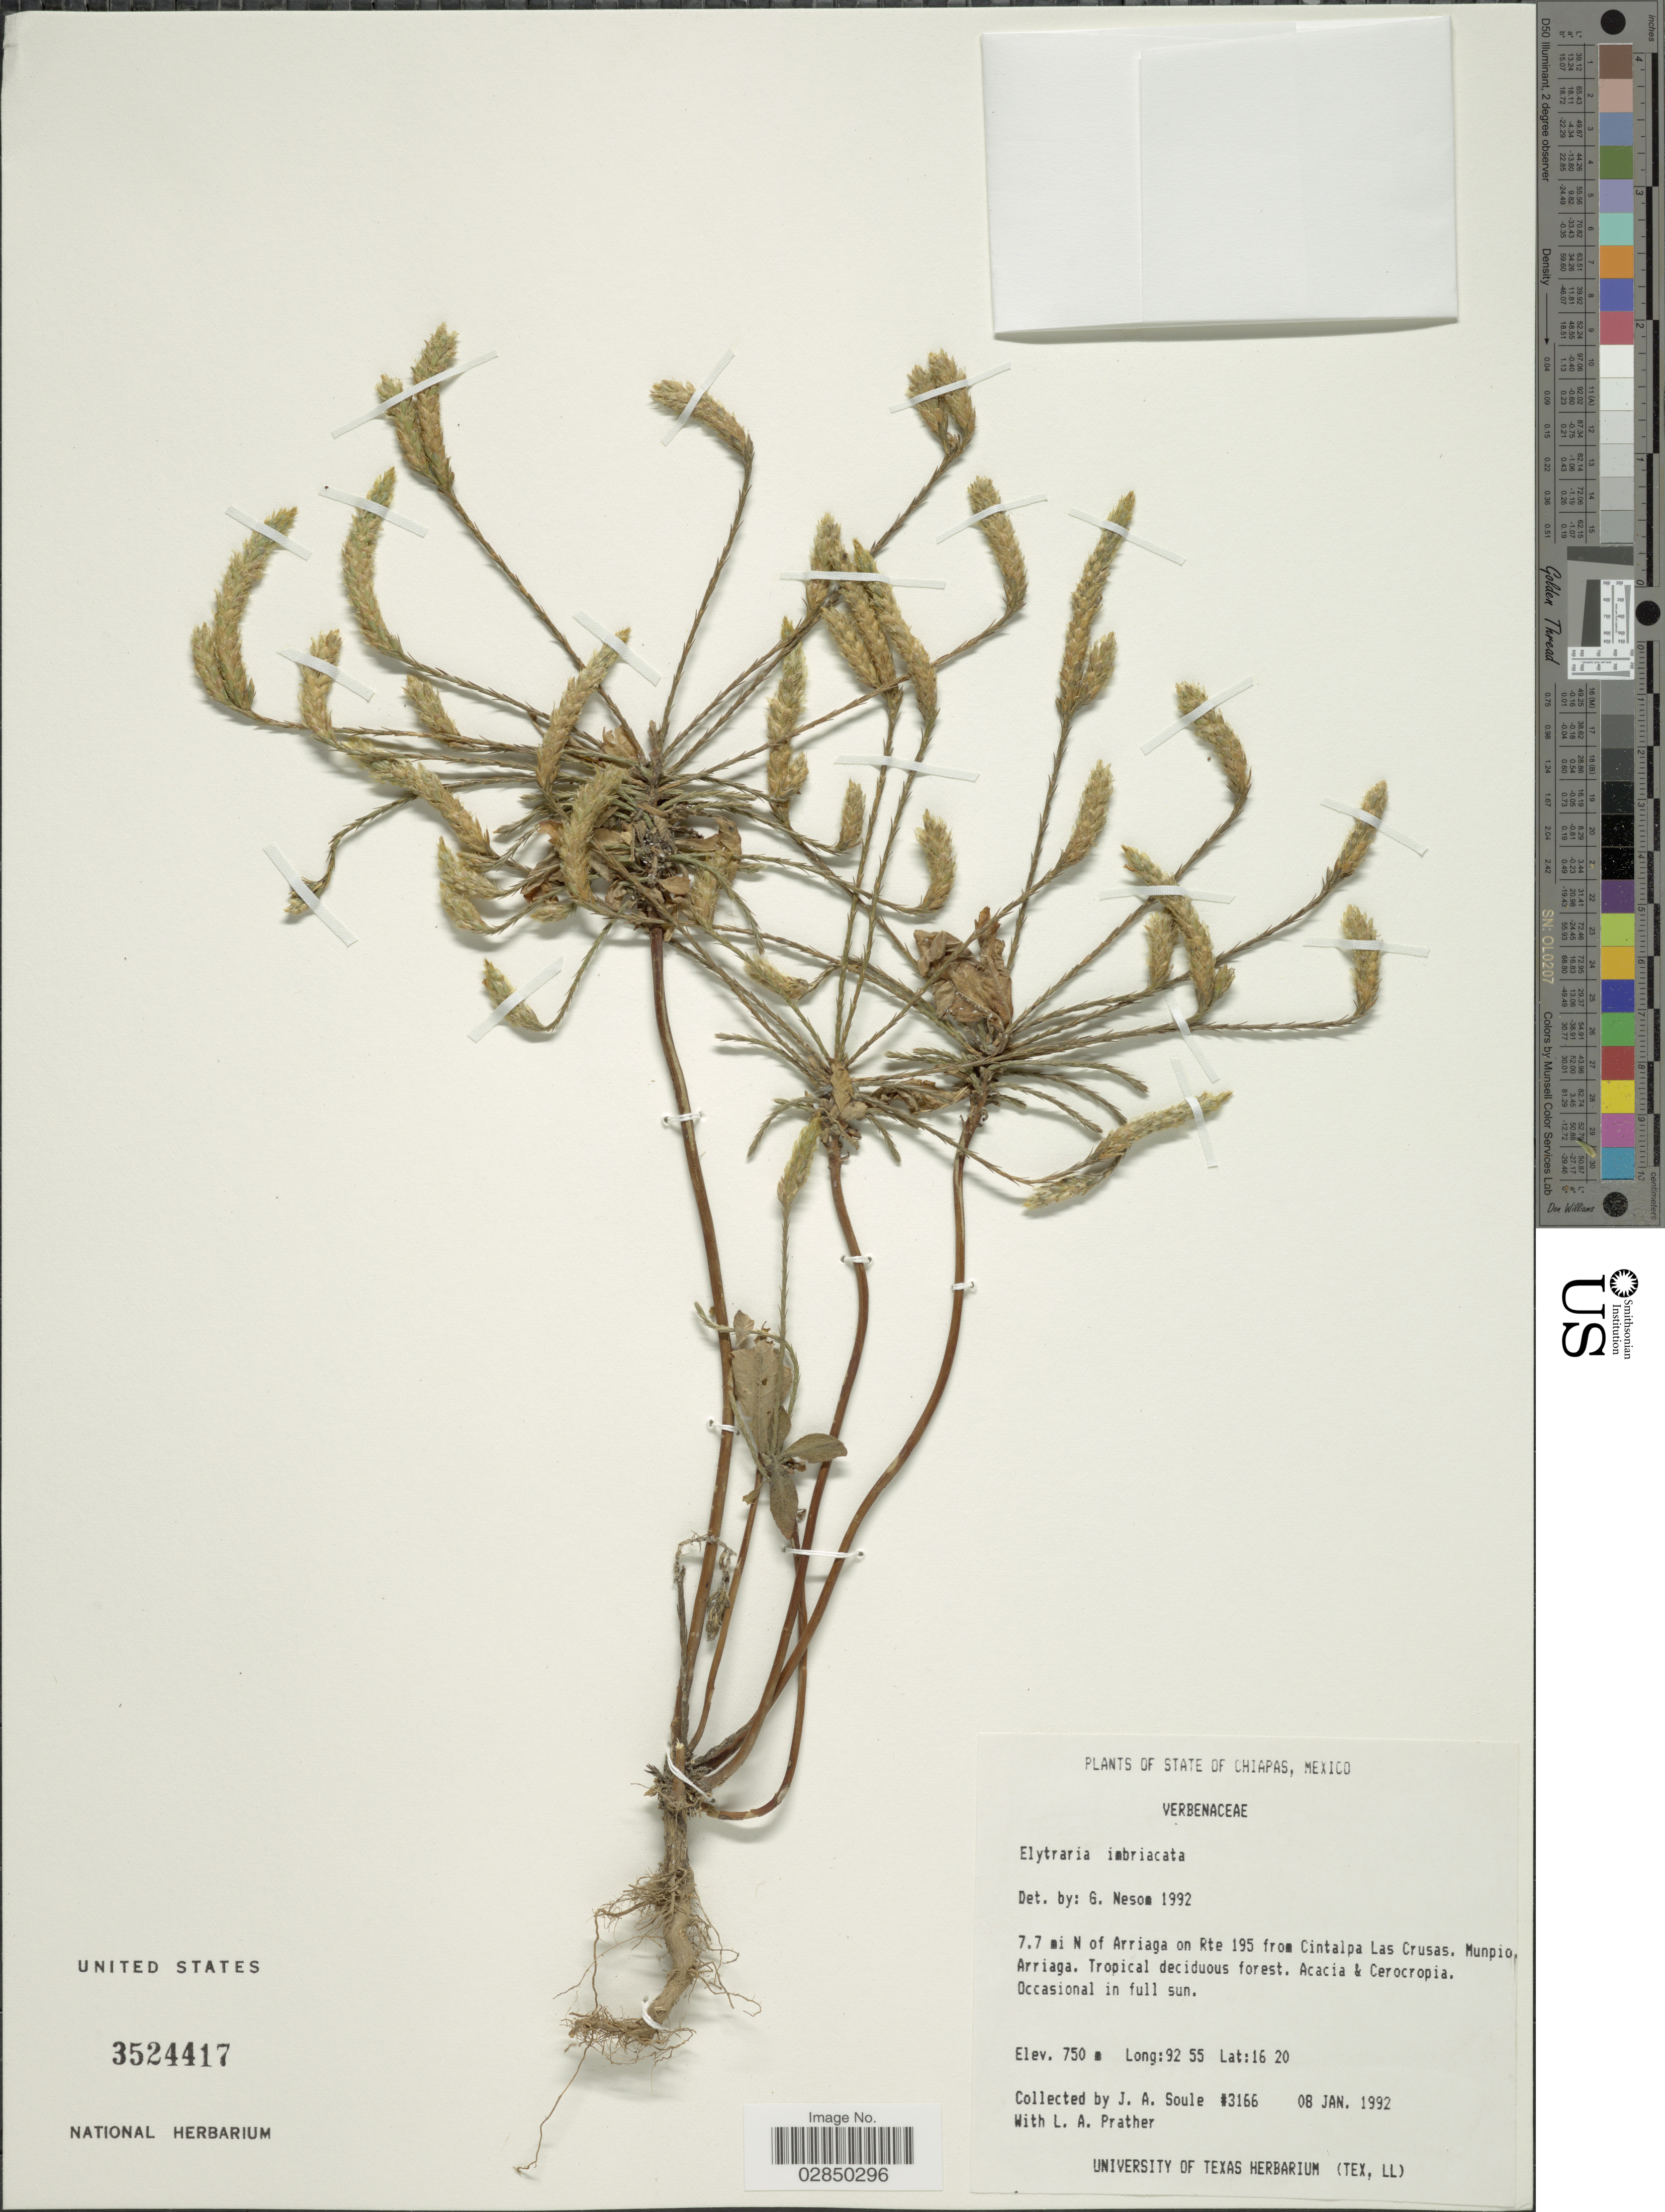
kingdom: Plantae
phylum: Tracheophyta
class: Magnoliopsida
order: Lamiales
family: Acanthaceae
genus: Elytraria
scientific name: Elytraria imbricata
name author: (Vahl) Pers.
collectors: J. Soule & L. A. Prather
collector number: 3166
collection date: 1992-01-08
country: Mexico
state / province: Chiapas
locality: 7.7 mi N of Arriaga on Rte 195 from Cintalpa Las Crusas. Munpio. Arriaga.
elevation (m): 750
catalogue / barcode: US 3524417